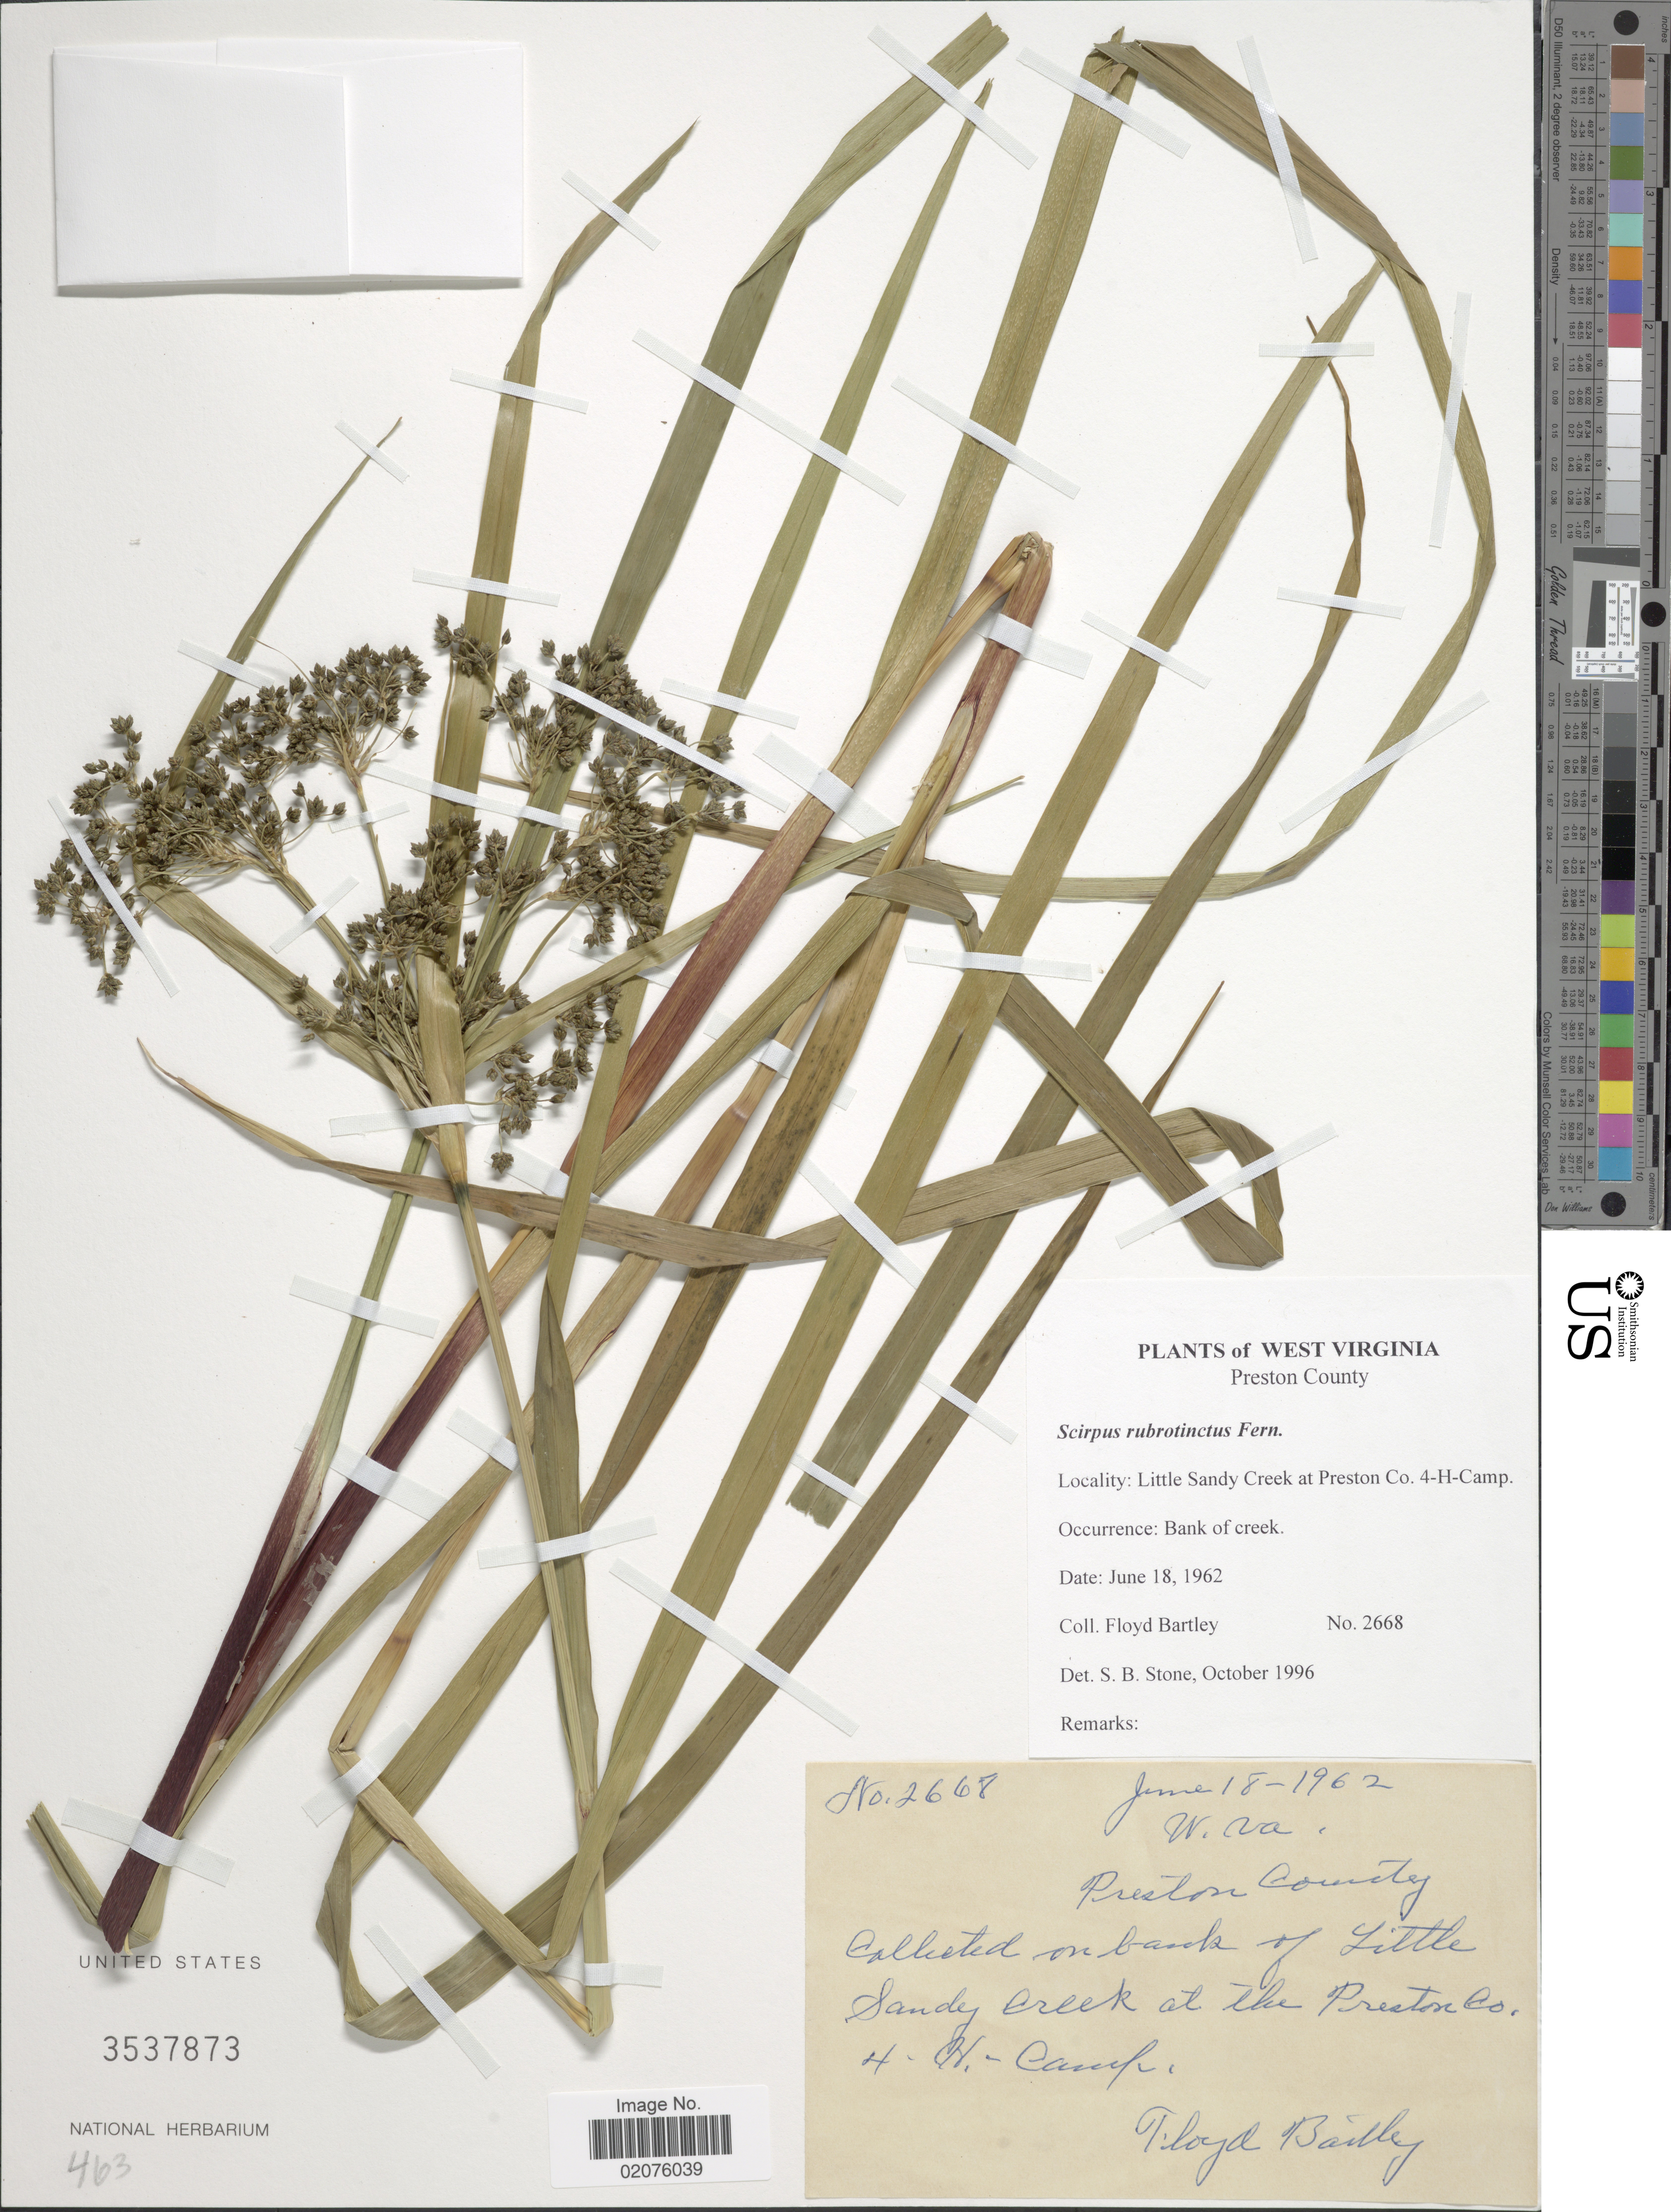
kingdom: Plantae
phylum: Tracheophyta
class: Liliopsida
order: Poales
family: Cyperaceae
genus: Scirpus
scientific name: Scirpus microcarpus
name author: J. Presl & C. Presl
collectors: F. Bartley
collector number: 2668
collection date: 1962-06-18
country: United States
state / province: West Virginia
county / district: Preston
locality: Preston County, Little Sandy Creek at Preston Co. 4-H-Camp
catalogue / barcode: US 3537873